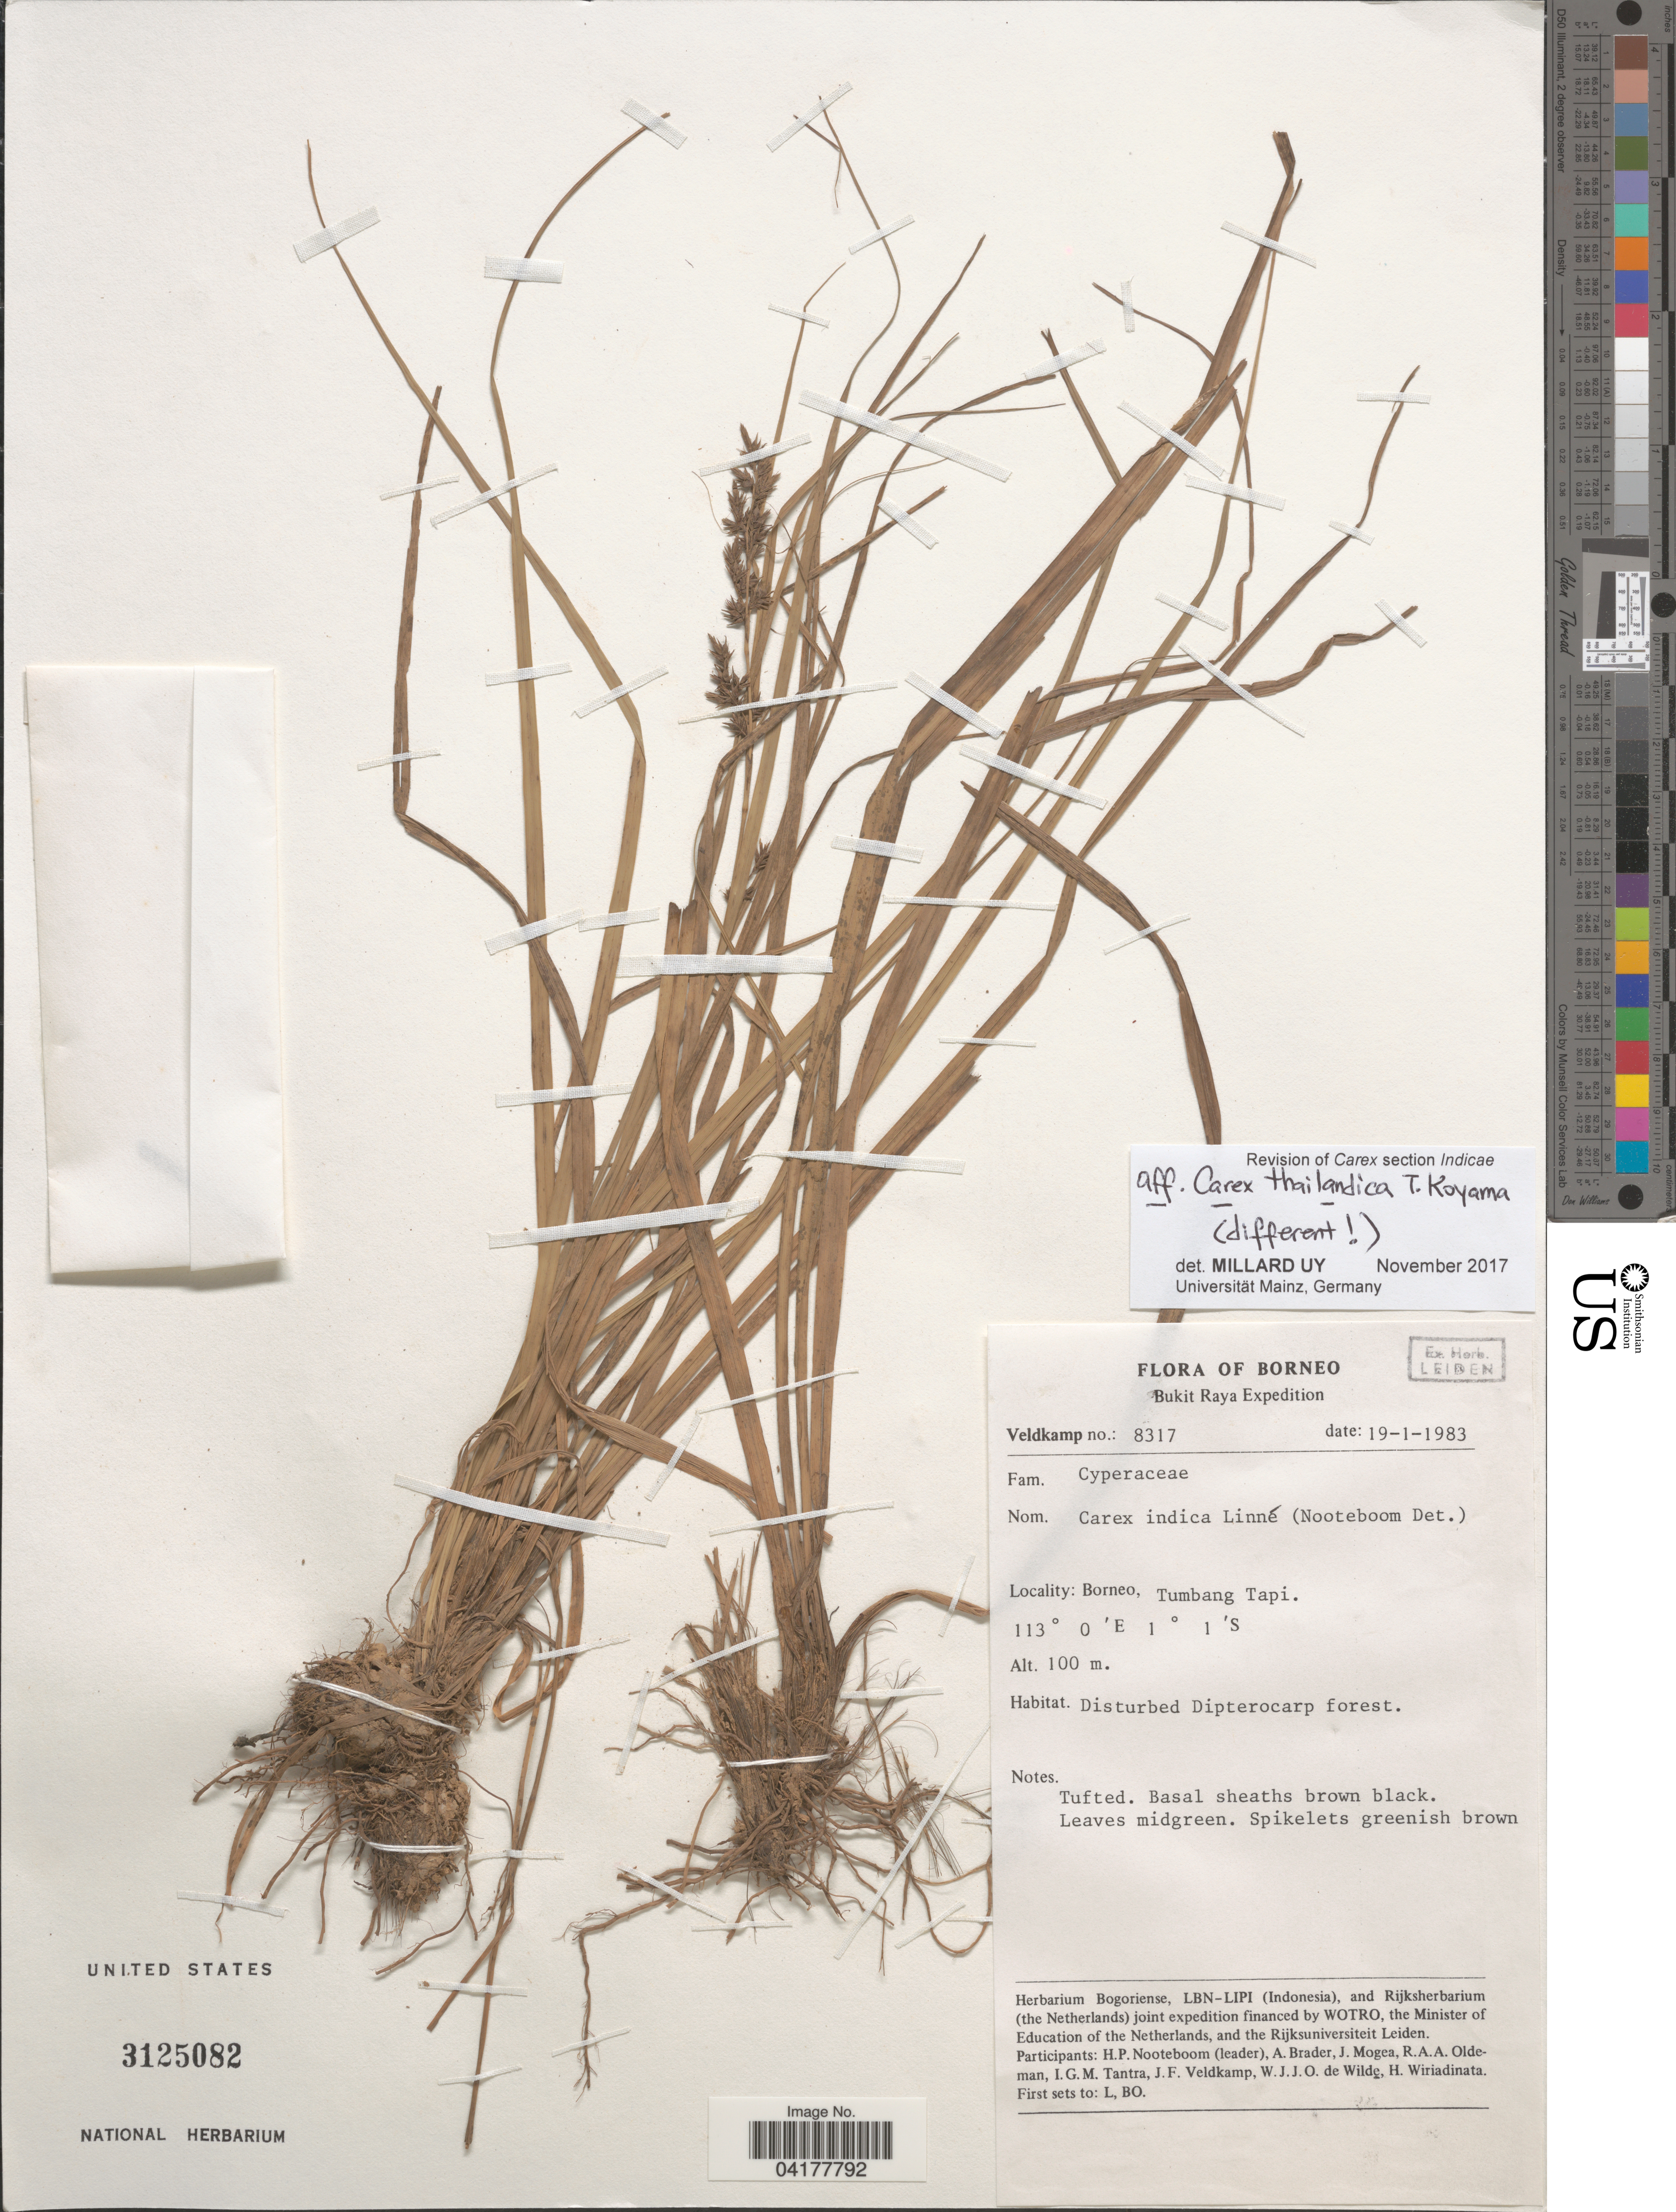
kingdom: Plantae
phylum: Tracheophyta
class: Liliopsida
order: Poales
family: Cyperaceae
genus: Carex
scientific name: Carex thailandica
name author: T. Koyama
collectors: J. F. Veldkamp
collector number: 8317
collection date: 1983-01-19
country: Indonesia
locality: Borneo. Bukit Raya Expedition. Borneo, Tumbang Tapi.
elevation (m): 100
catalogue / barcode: US 3125082